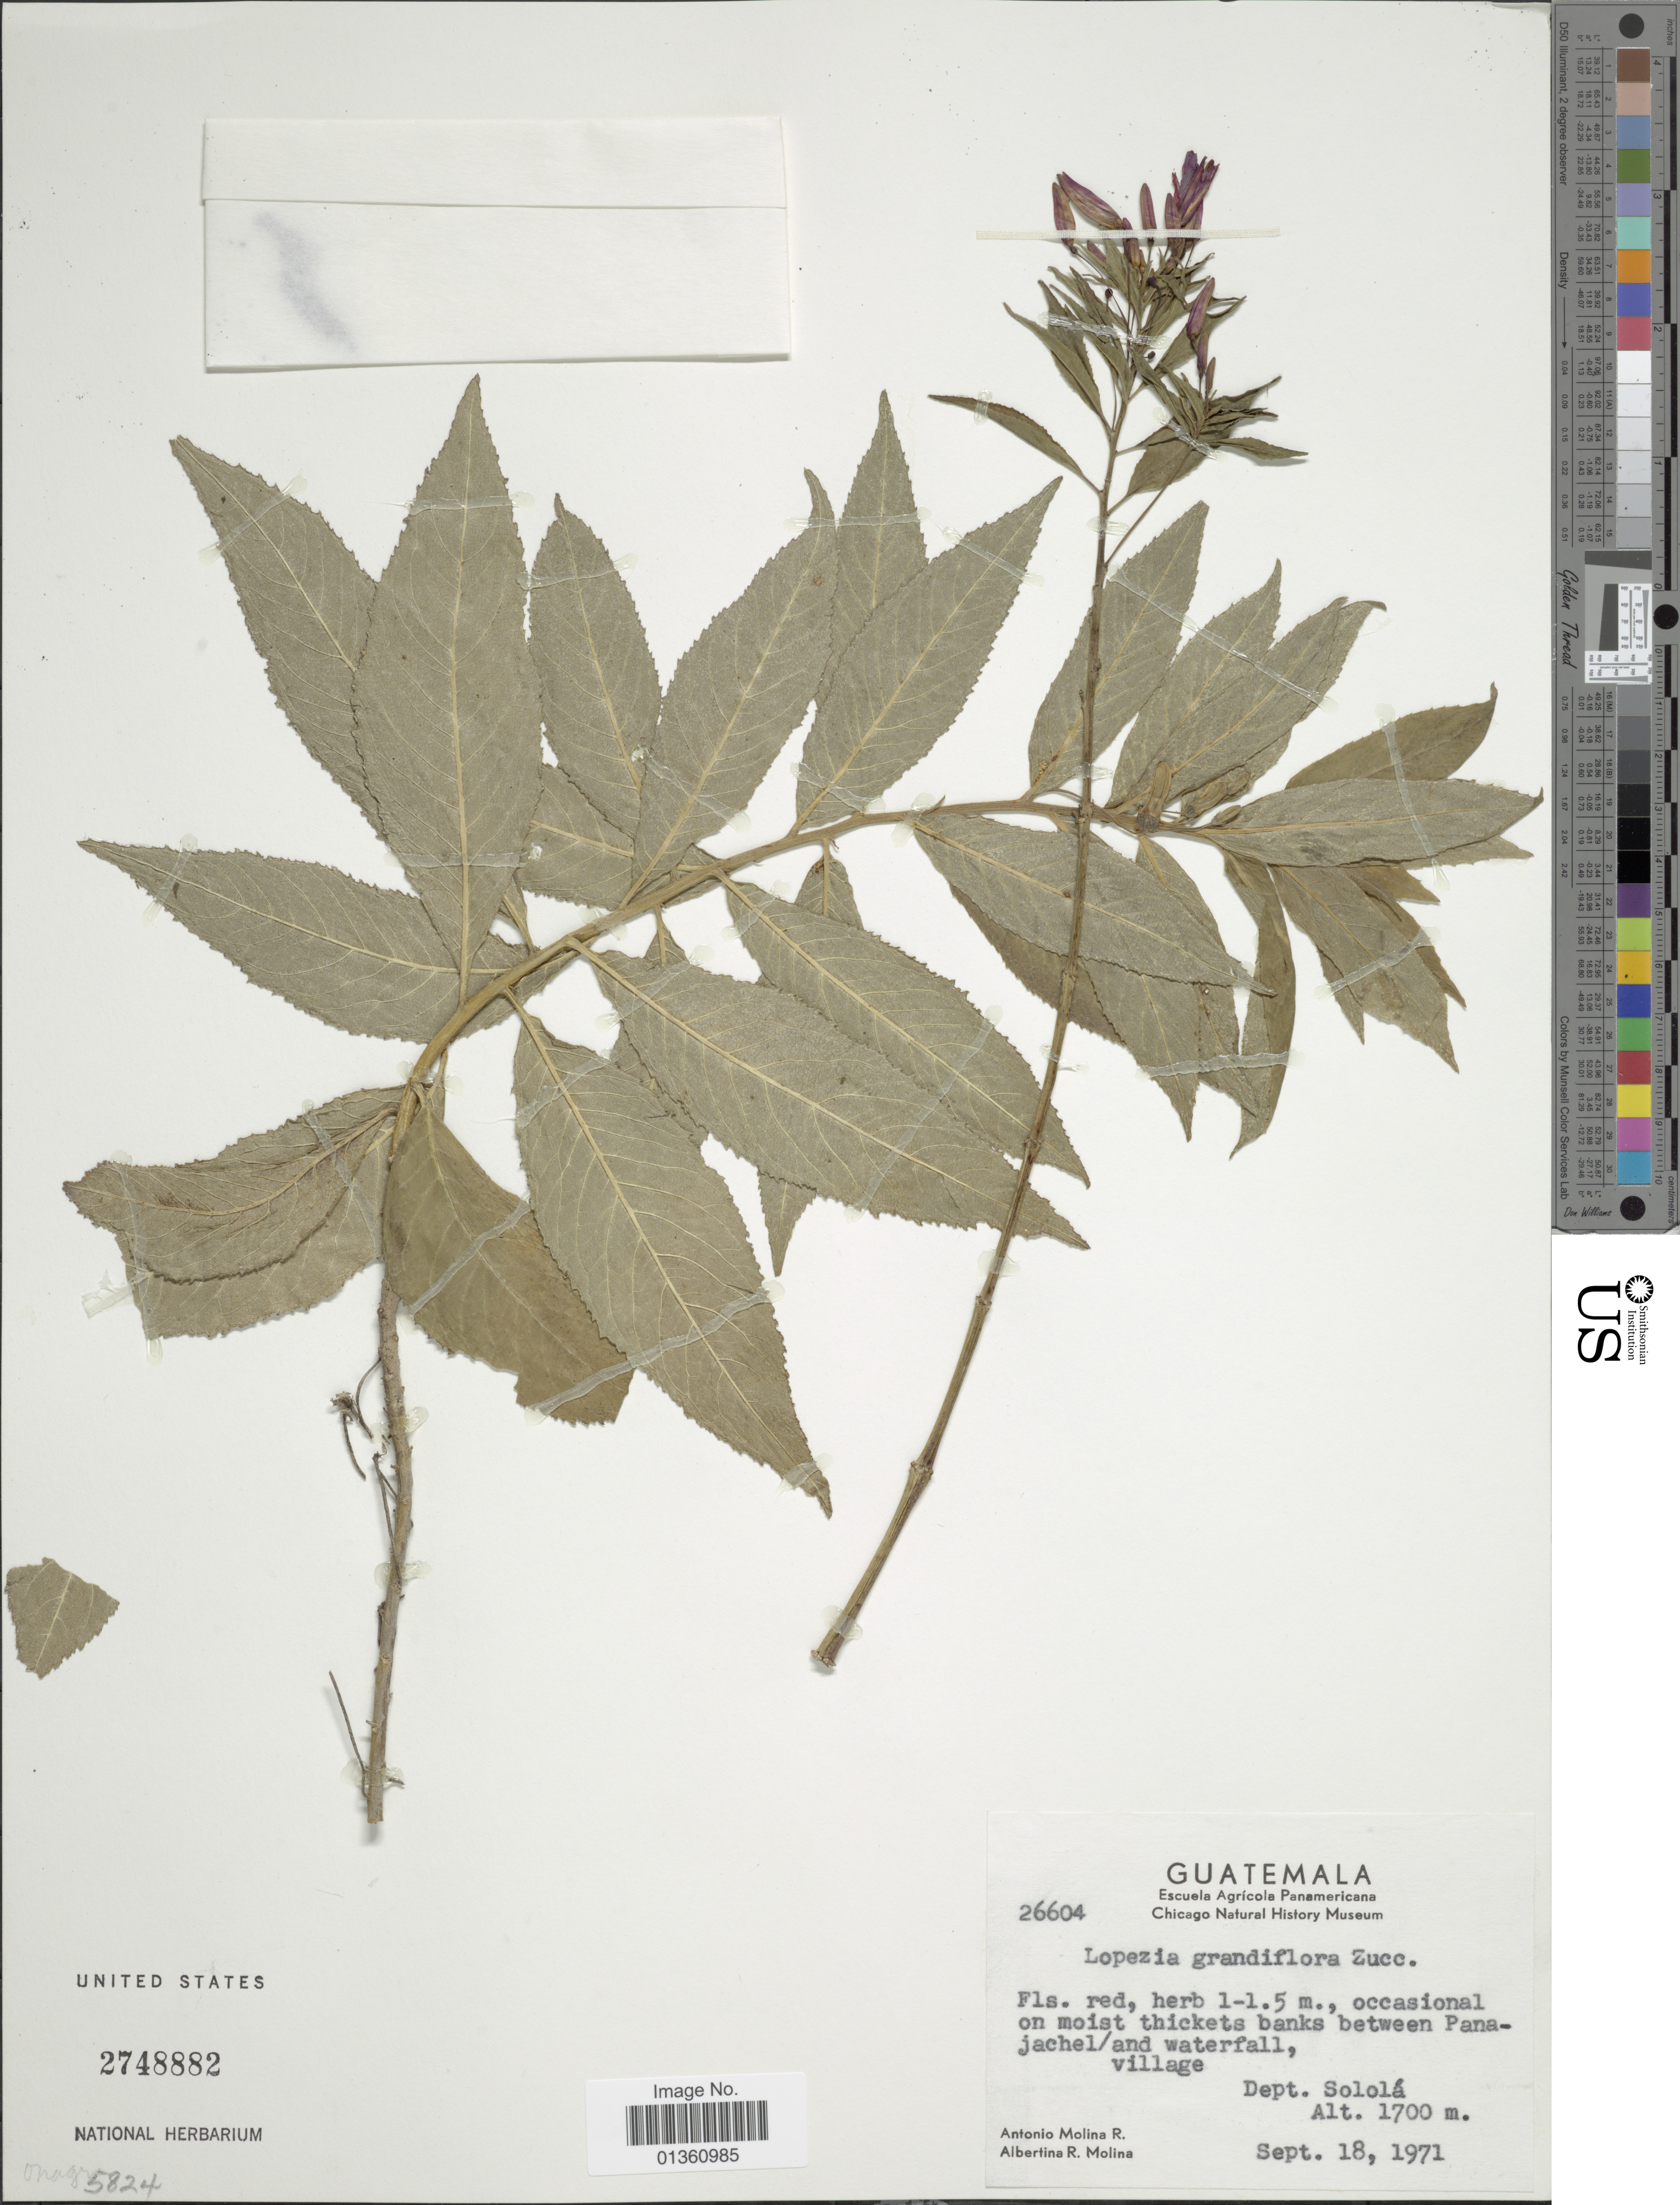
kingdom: Plantae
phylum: Tracheophyta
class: Magnoliopsida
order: Myrtales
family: Onagraceae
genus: Lopezia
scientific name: Lopezia grandiflora subsp. macrophylla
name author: (Benth.) Plitmann et al.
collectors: A. Molina R. & A. R. Molina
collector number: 26604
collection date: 1971-09-18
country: Guatemala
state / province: Sololá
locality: Occasional on moist thickets banks between Panajachel/and waterfall, village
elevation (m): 1700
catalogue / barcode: US 2748882